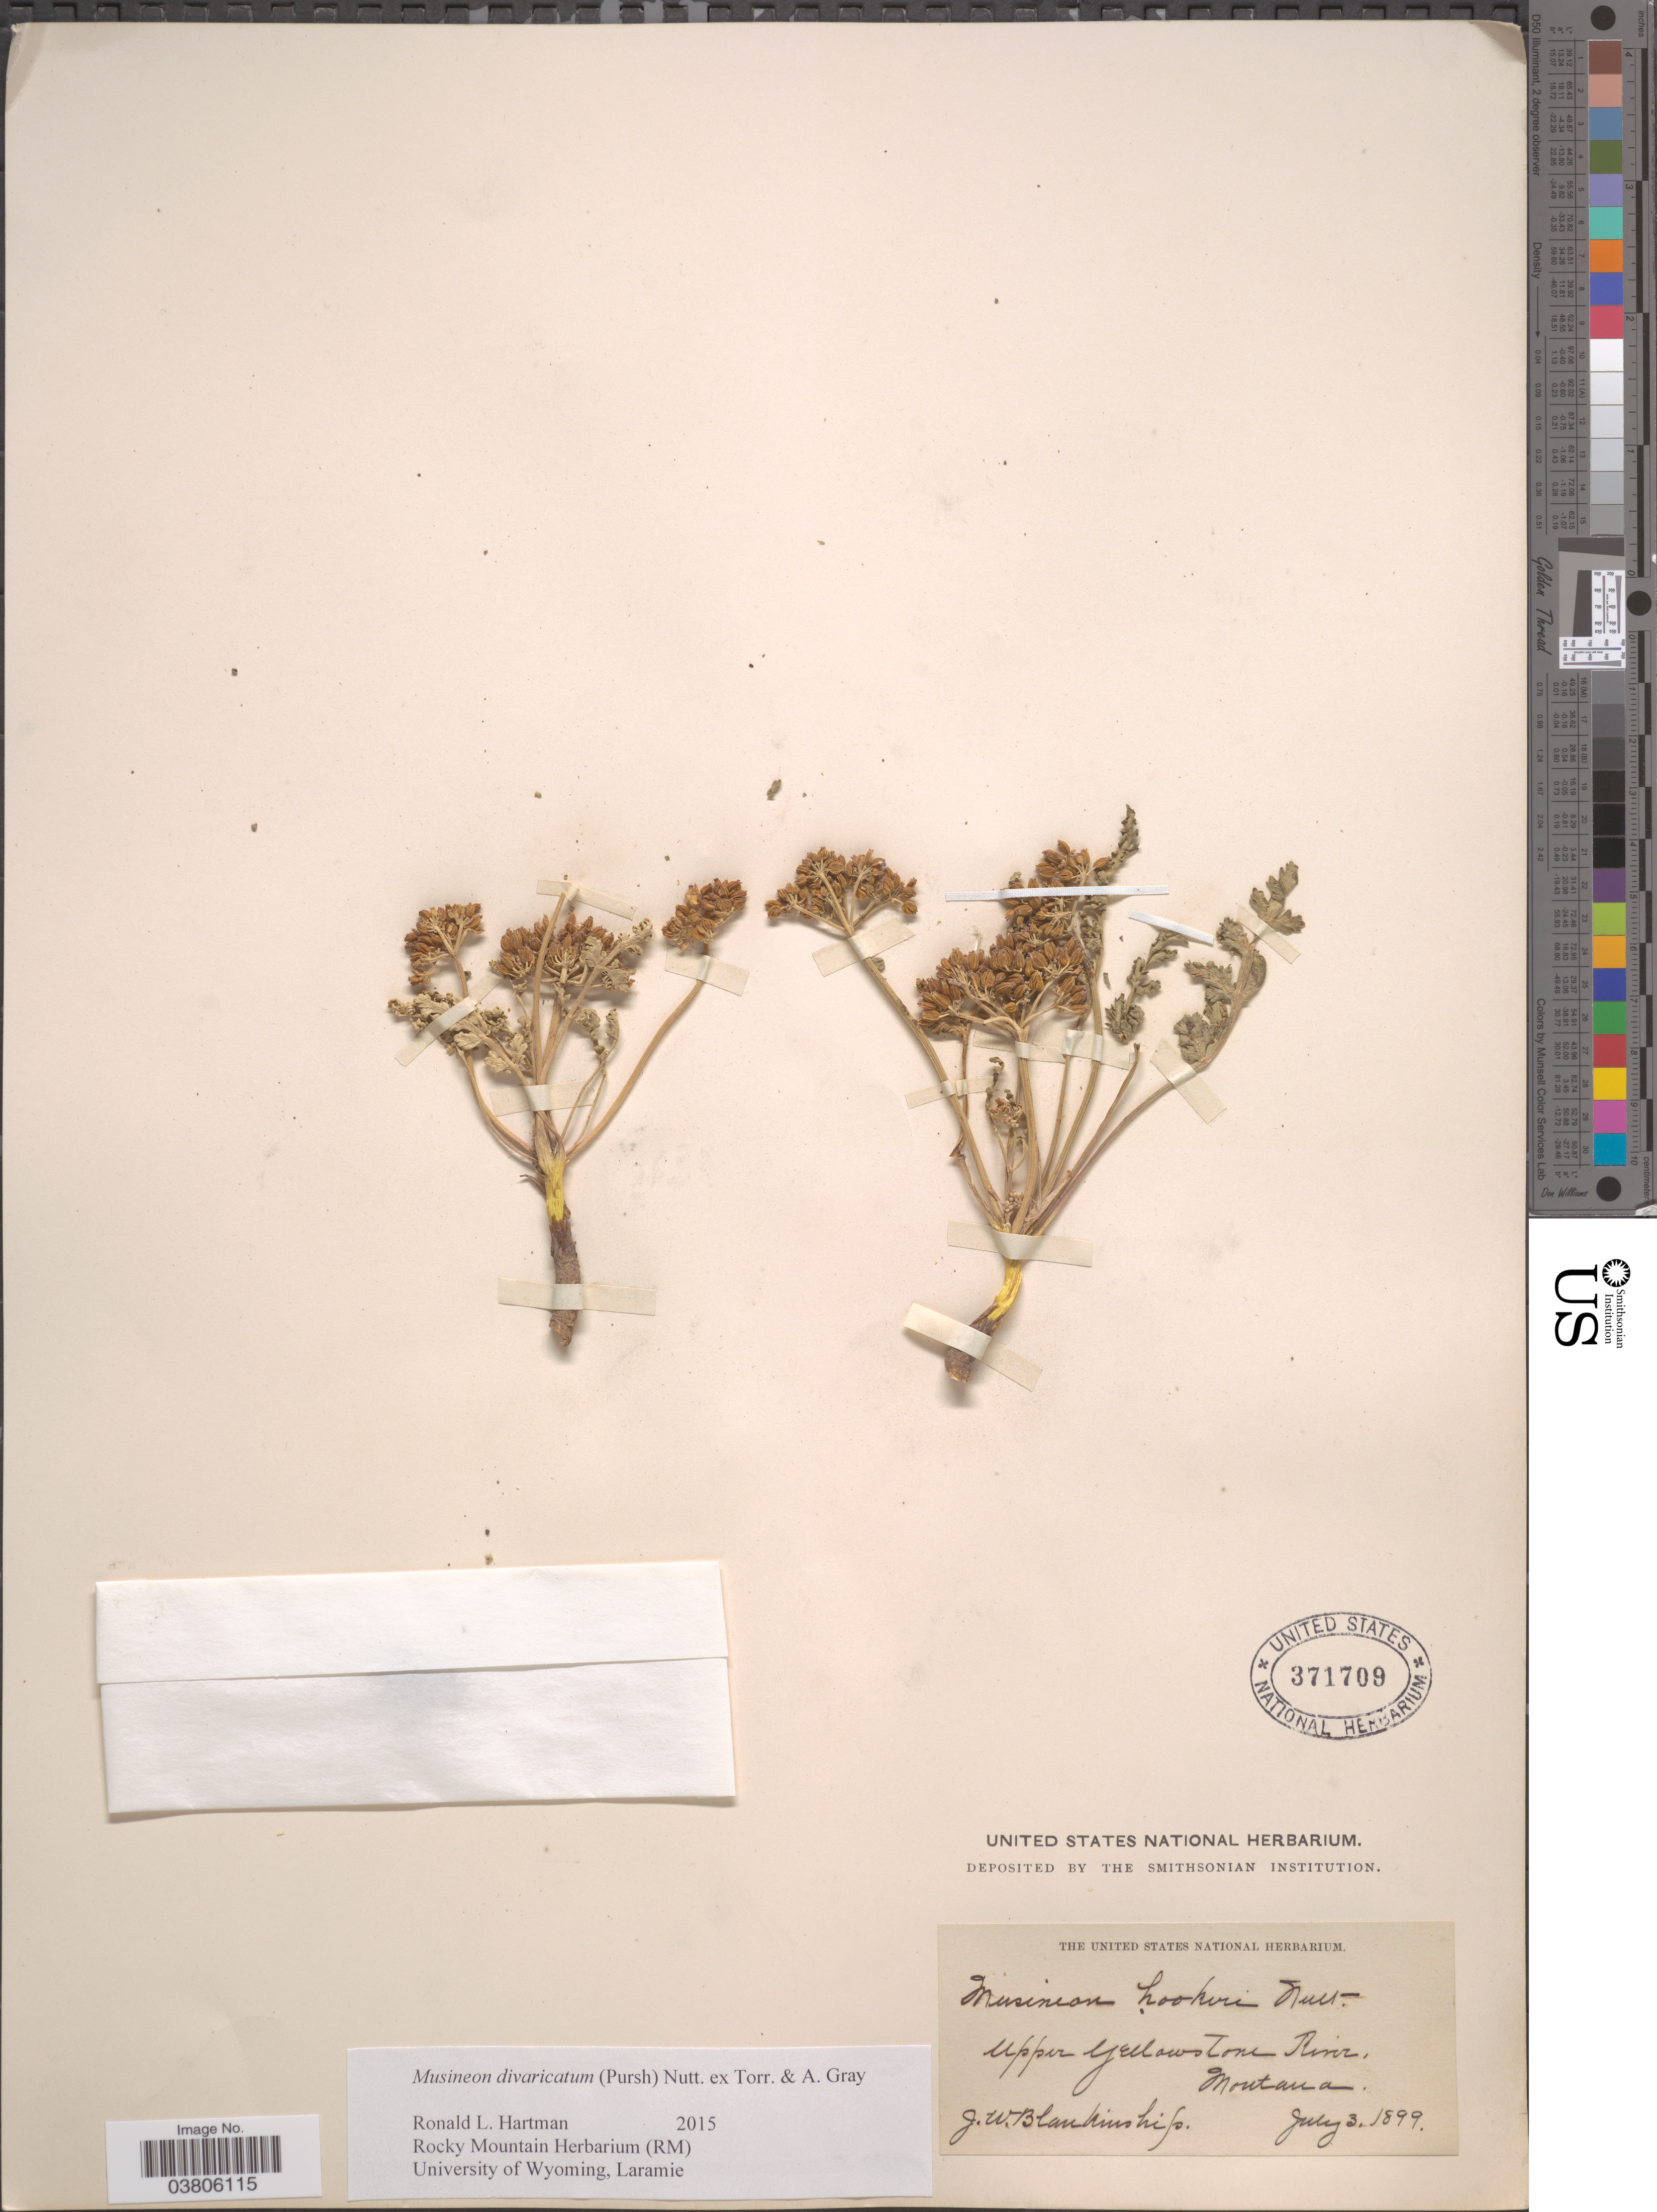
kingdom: Plantae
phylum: Tracheophyta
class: Magnoliopsida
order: Apiales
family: Apiaceae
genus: Musineon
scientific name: Musineon divaricatum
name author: (Pursh) Nutt.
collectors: J. W. Blankinship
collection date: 1899-07-03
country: United States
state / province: Montana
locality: Upper Yellowstone River.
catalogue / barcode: US 371709